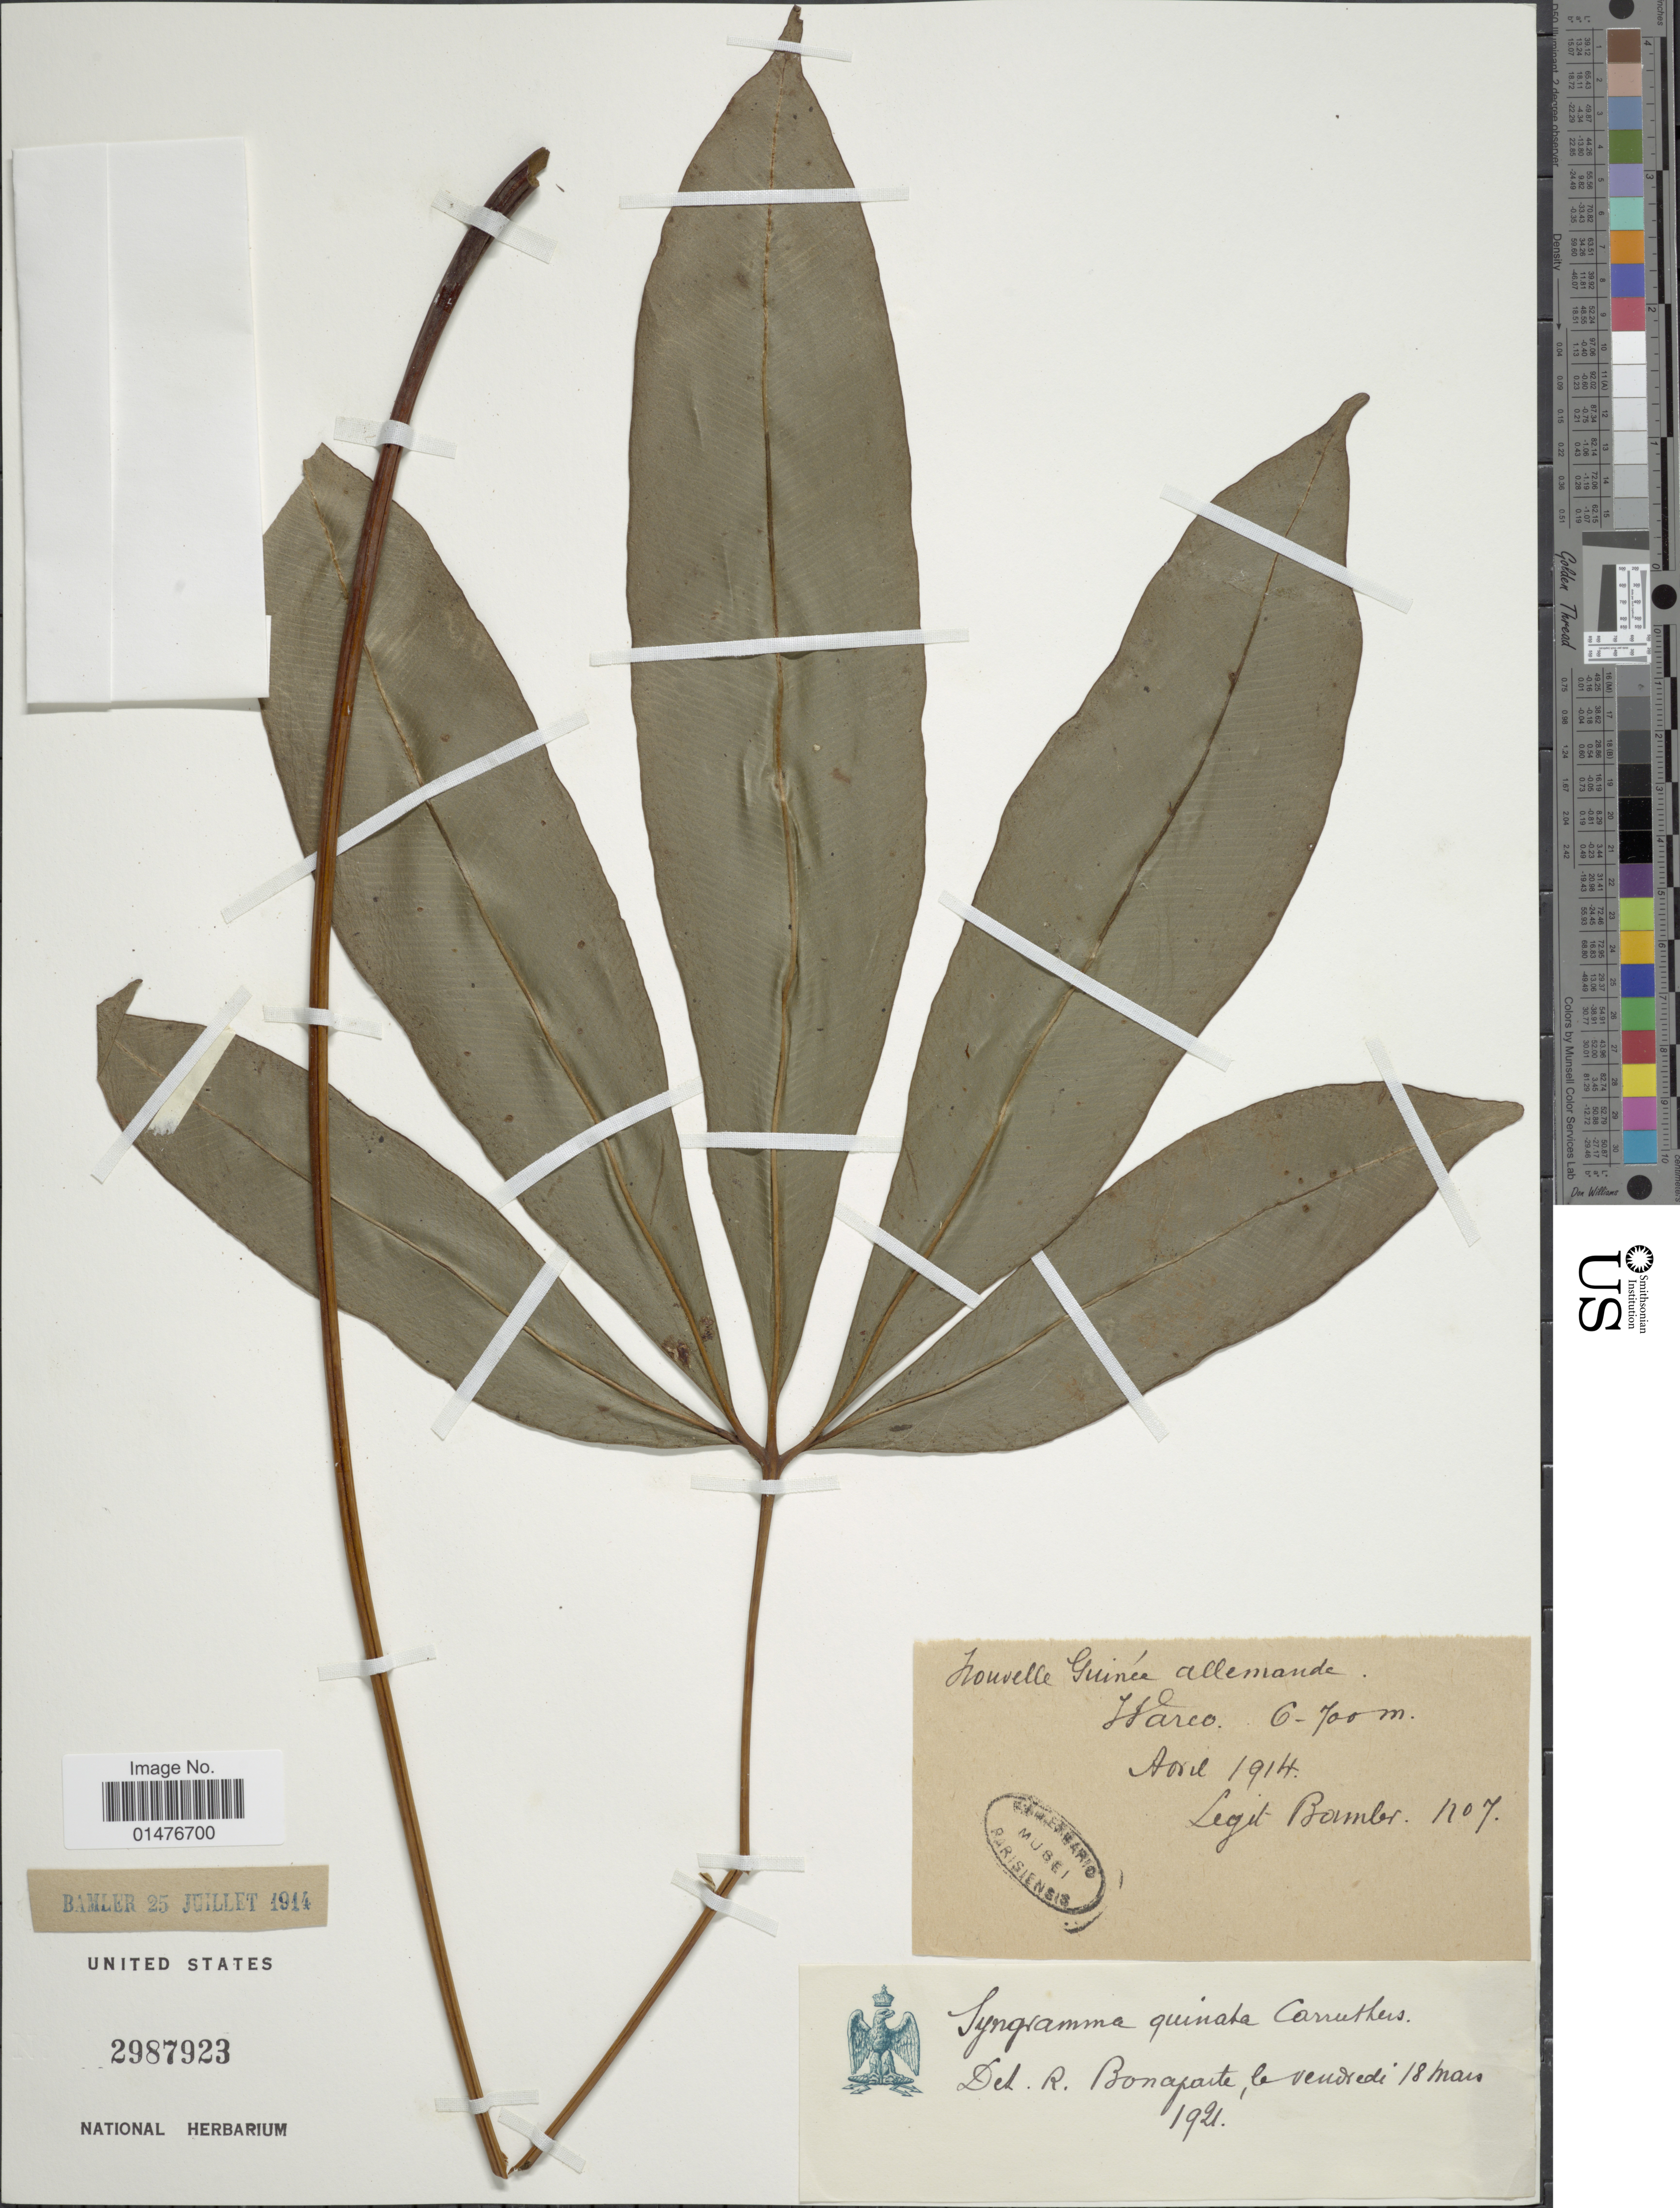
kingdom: Plantae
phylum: Tracheophyta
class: Polypodiopsida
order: Polypodiales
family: Pteridaceae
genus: Syngramma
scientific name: Syngramma quinata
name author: (Hook.) Carruth.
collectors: J. Bomber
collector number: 1107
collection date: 1914-04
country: Indonesia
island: New Guinea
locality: New Guinea allemaude, Harco [interpreted]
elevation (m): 600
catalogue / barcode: US 2987923